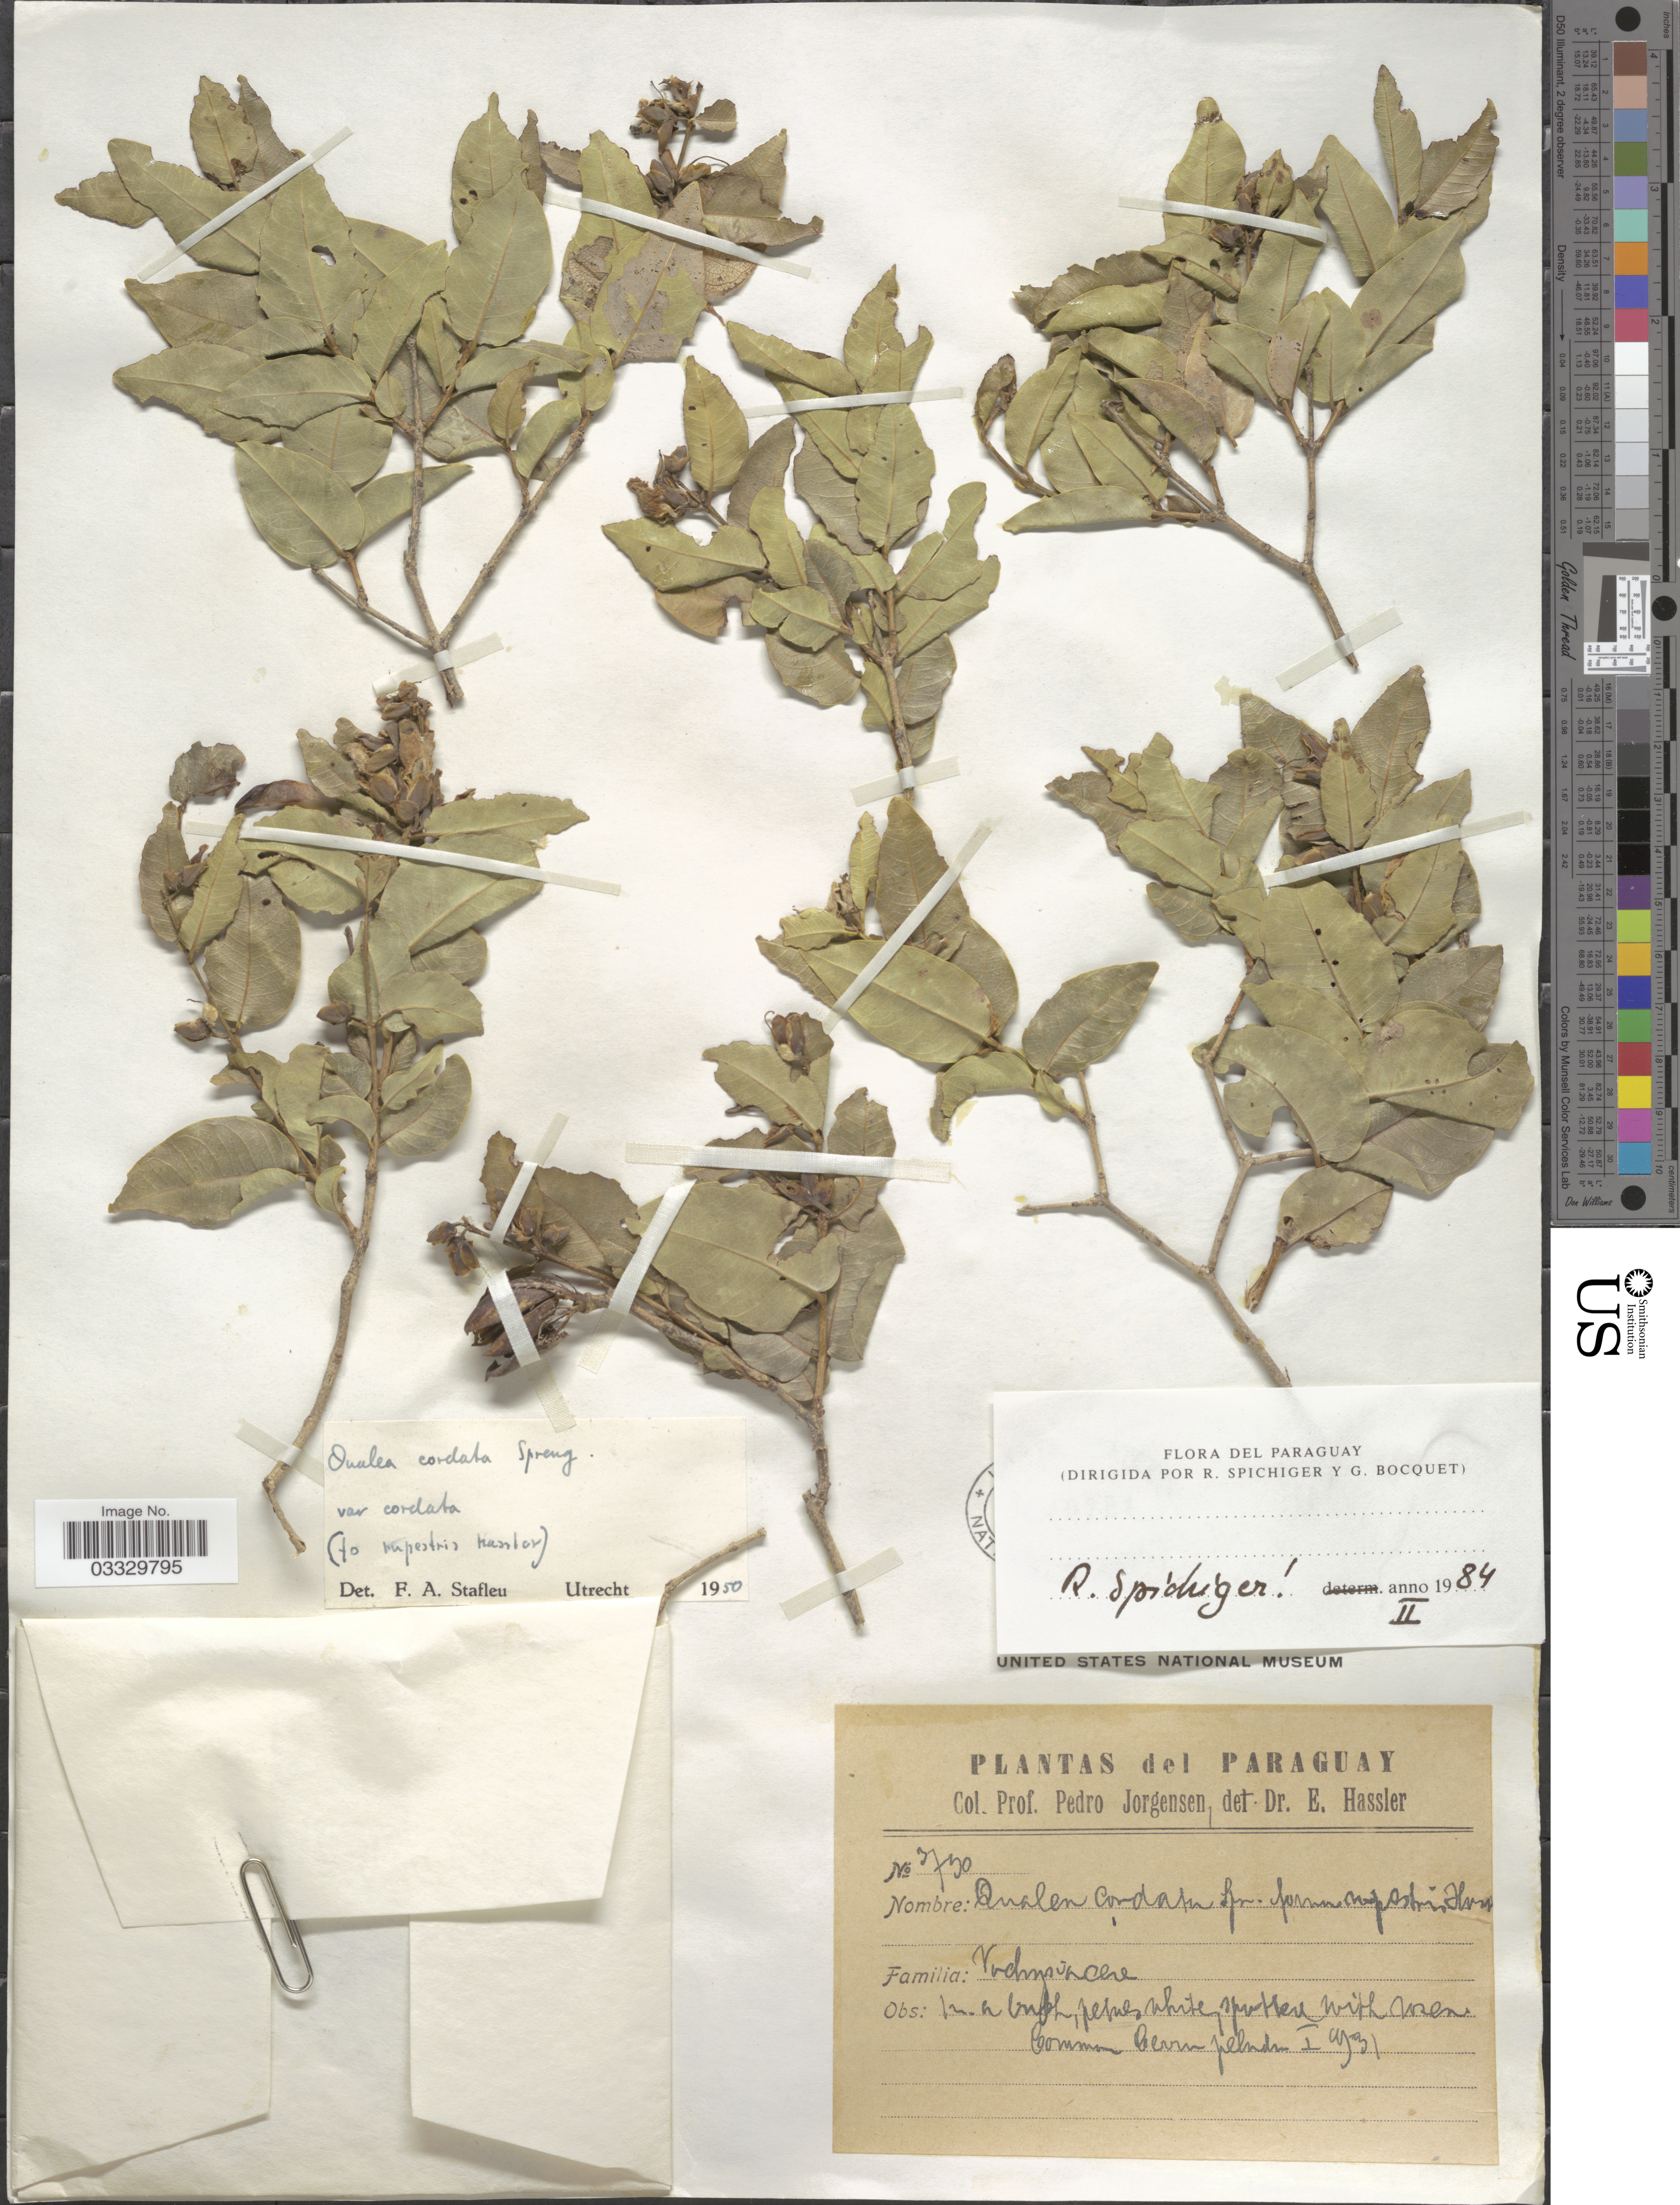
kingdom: Plantae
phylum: Tracheophyta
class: Magnoliopsida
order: Myrtales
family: Vochysiaceae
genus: Qualea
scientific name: Qualea cordata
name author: Spreng.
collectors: P. Jörgensen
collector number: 3730*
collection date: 1931-01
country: Paraguay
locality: Cerro Pelado.